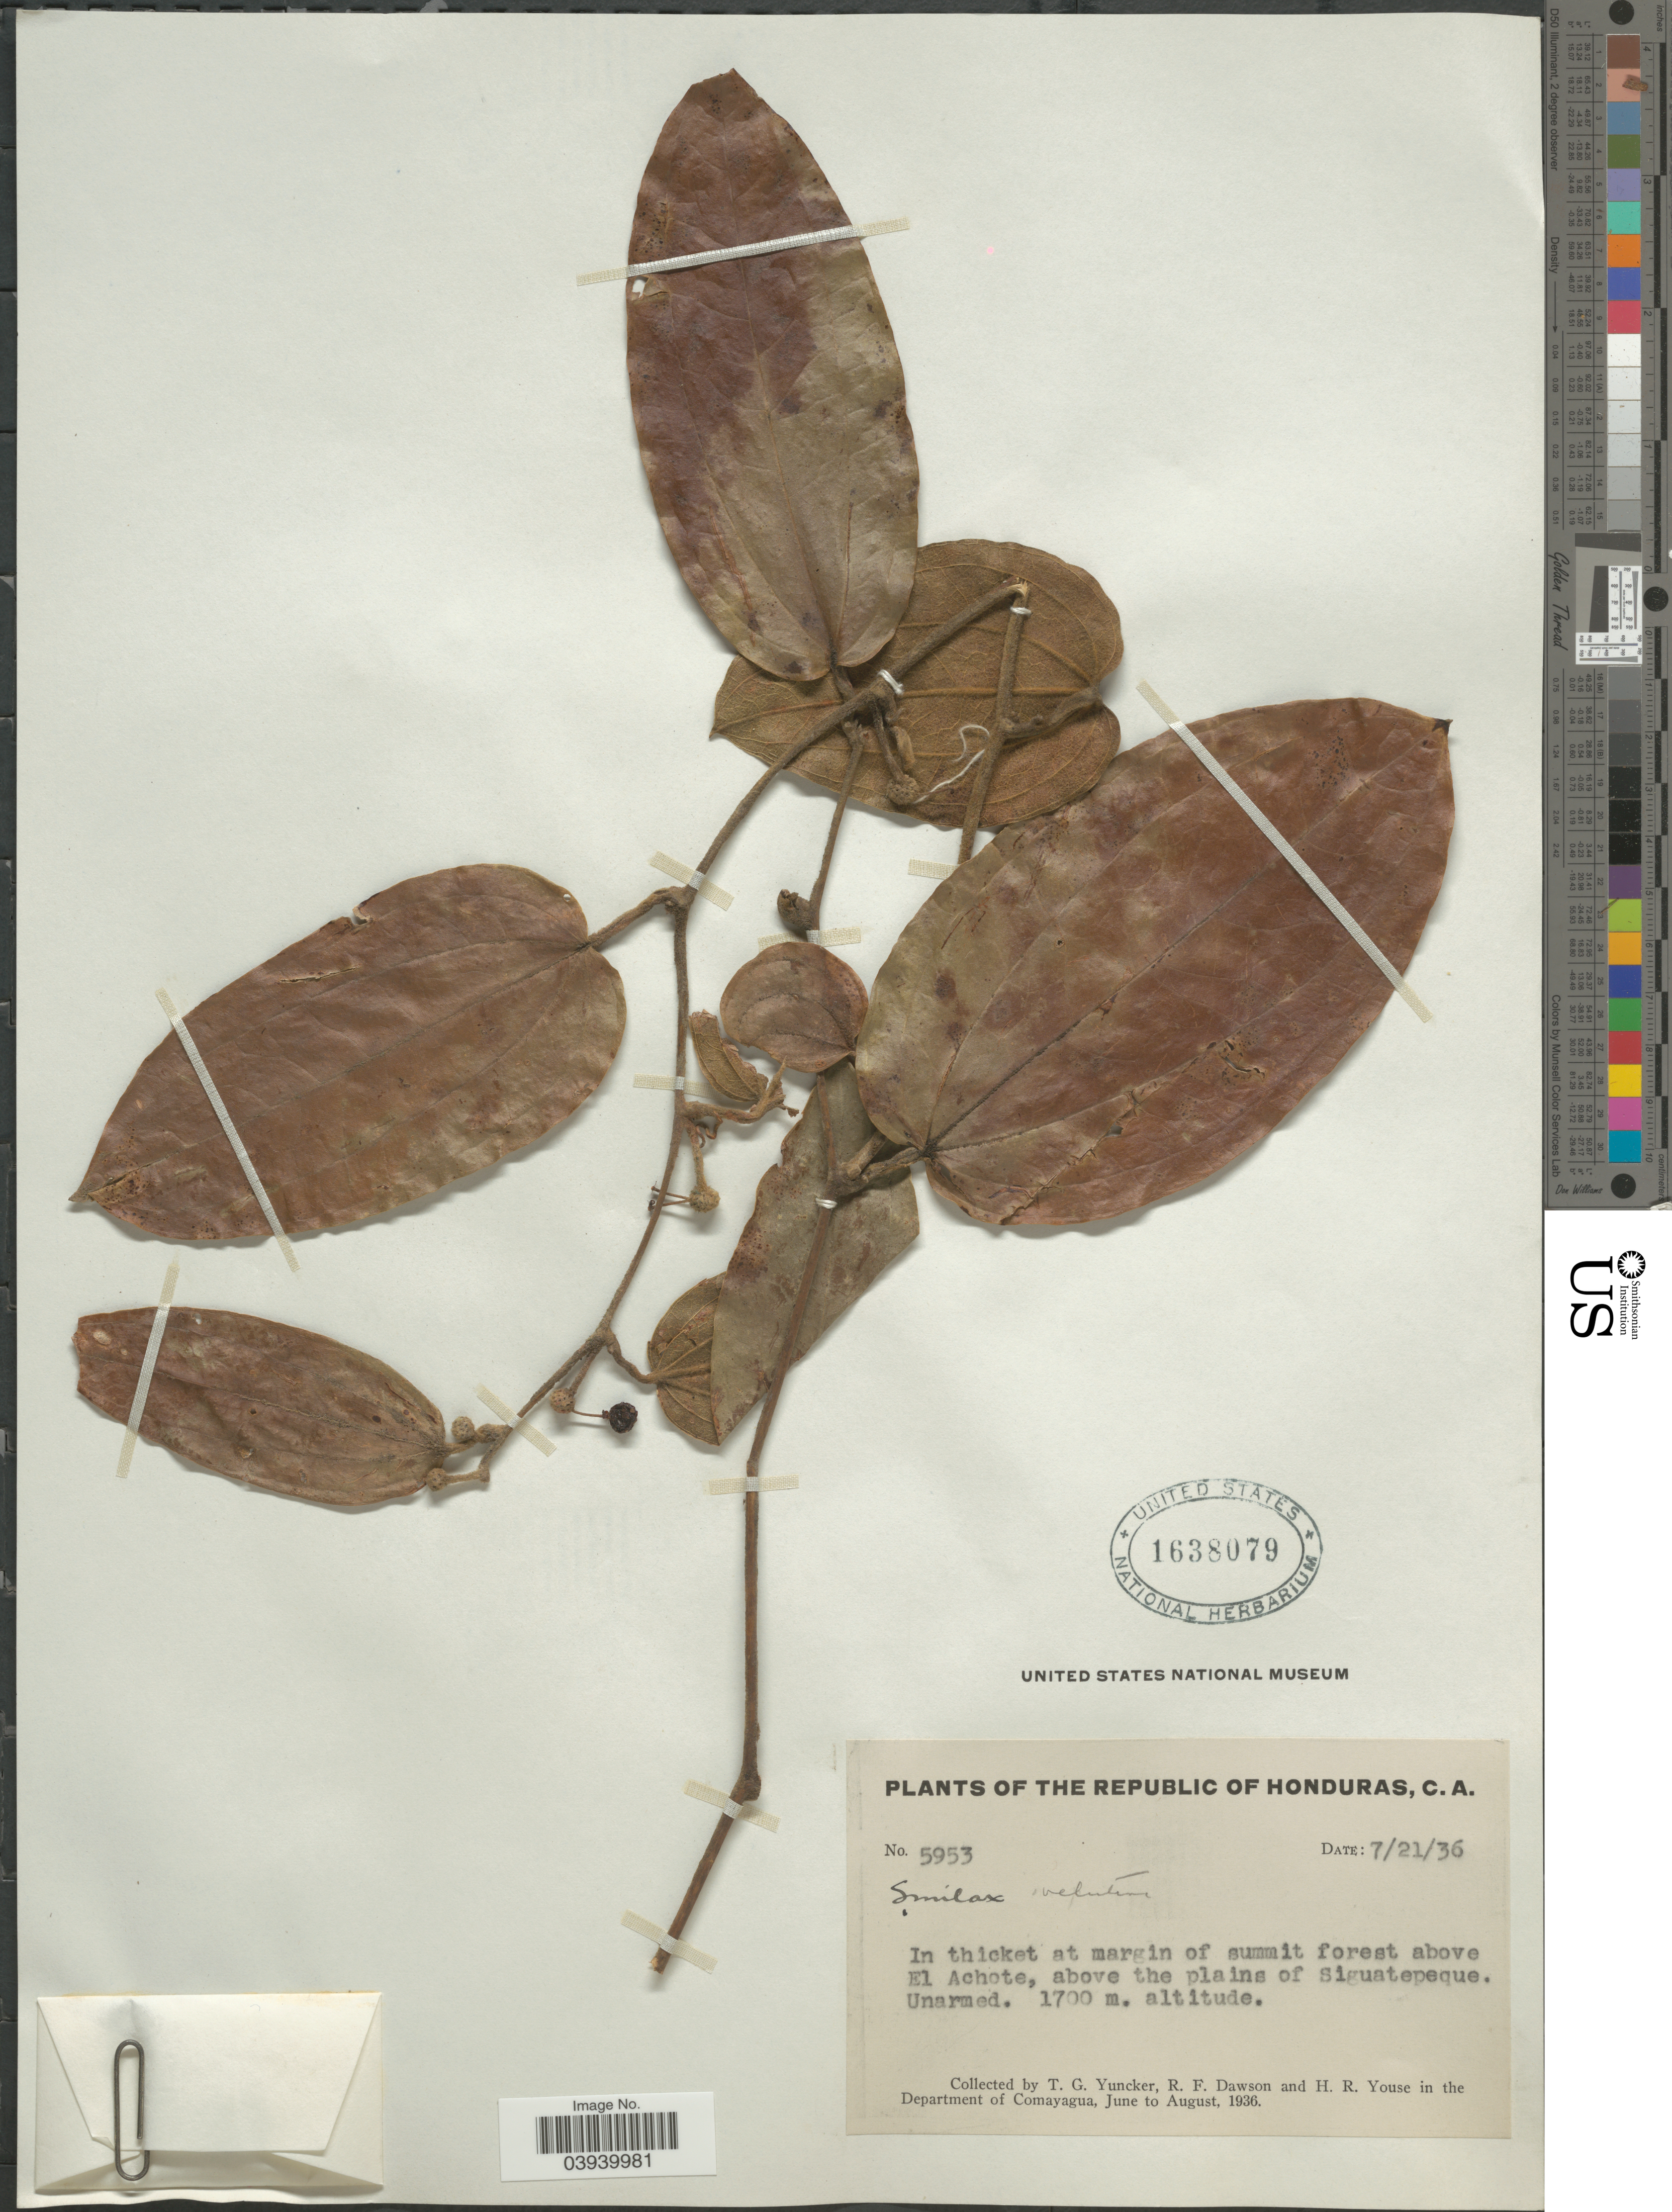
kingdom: Plantae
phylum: Tracheophyta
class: Liliopsida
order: Liliales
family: Smilacaceae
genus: Smilax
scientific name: Smilax velutina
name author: Killip & C.V. Morton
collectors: T. G. Yuncker, R. F. Dawson & H. Youse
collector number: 5953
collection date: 1936-07-21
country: Honduras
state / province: Comayagua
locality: In thicket at margin of summit forest above El Achote, above the plains of Siguatepeque. In the Department of Comayagua.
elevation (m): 1700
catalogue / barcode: US 1638079